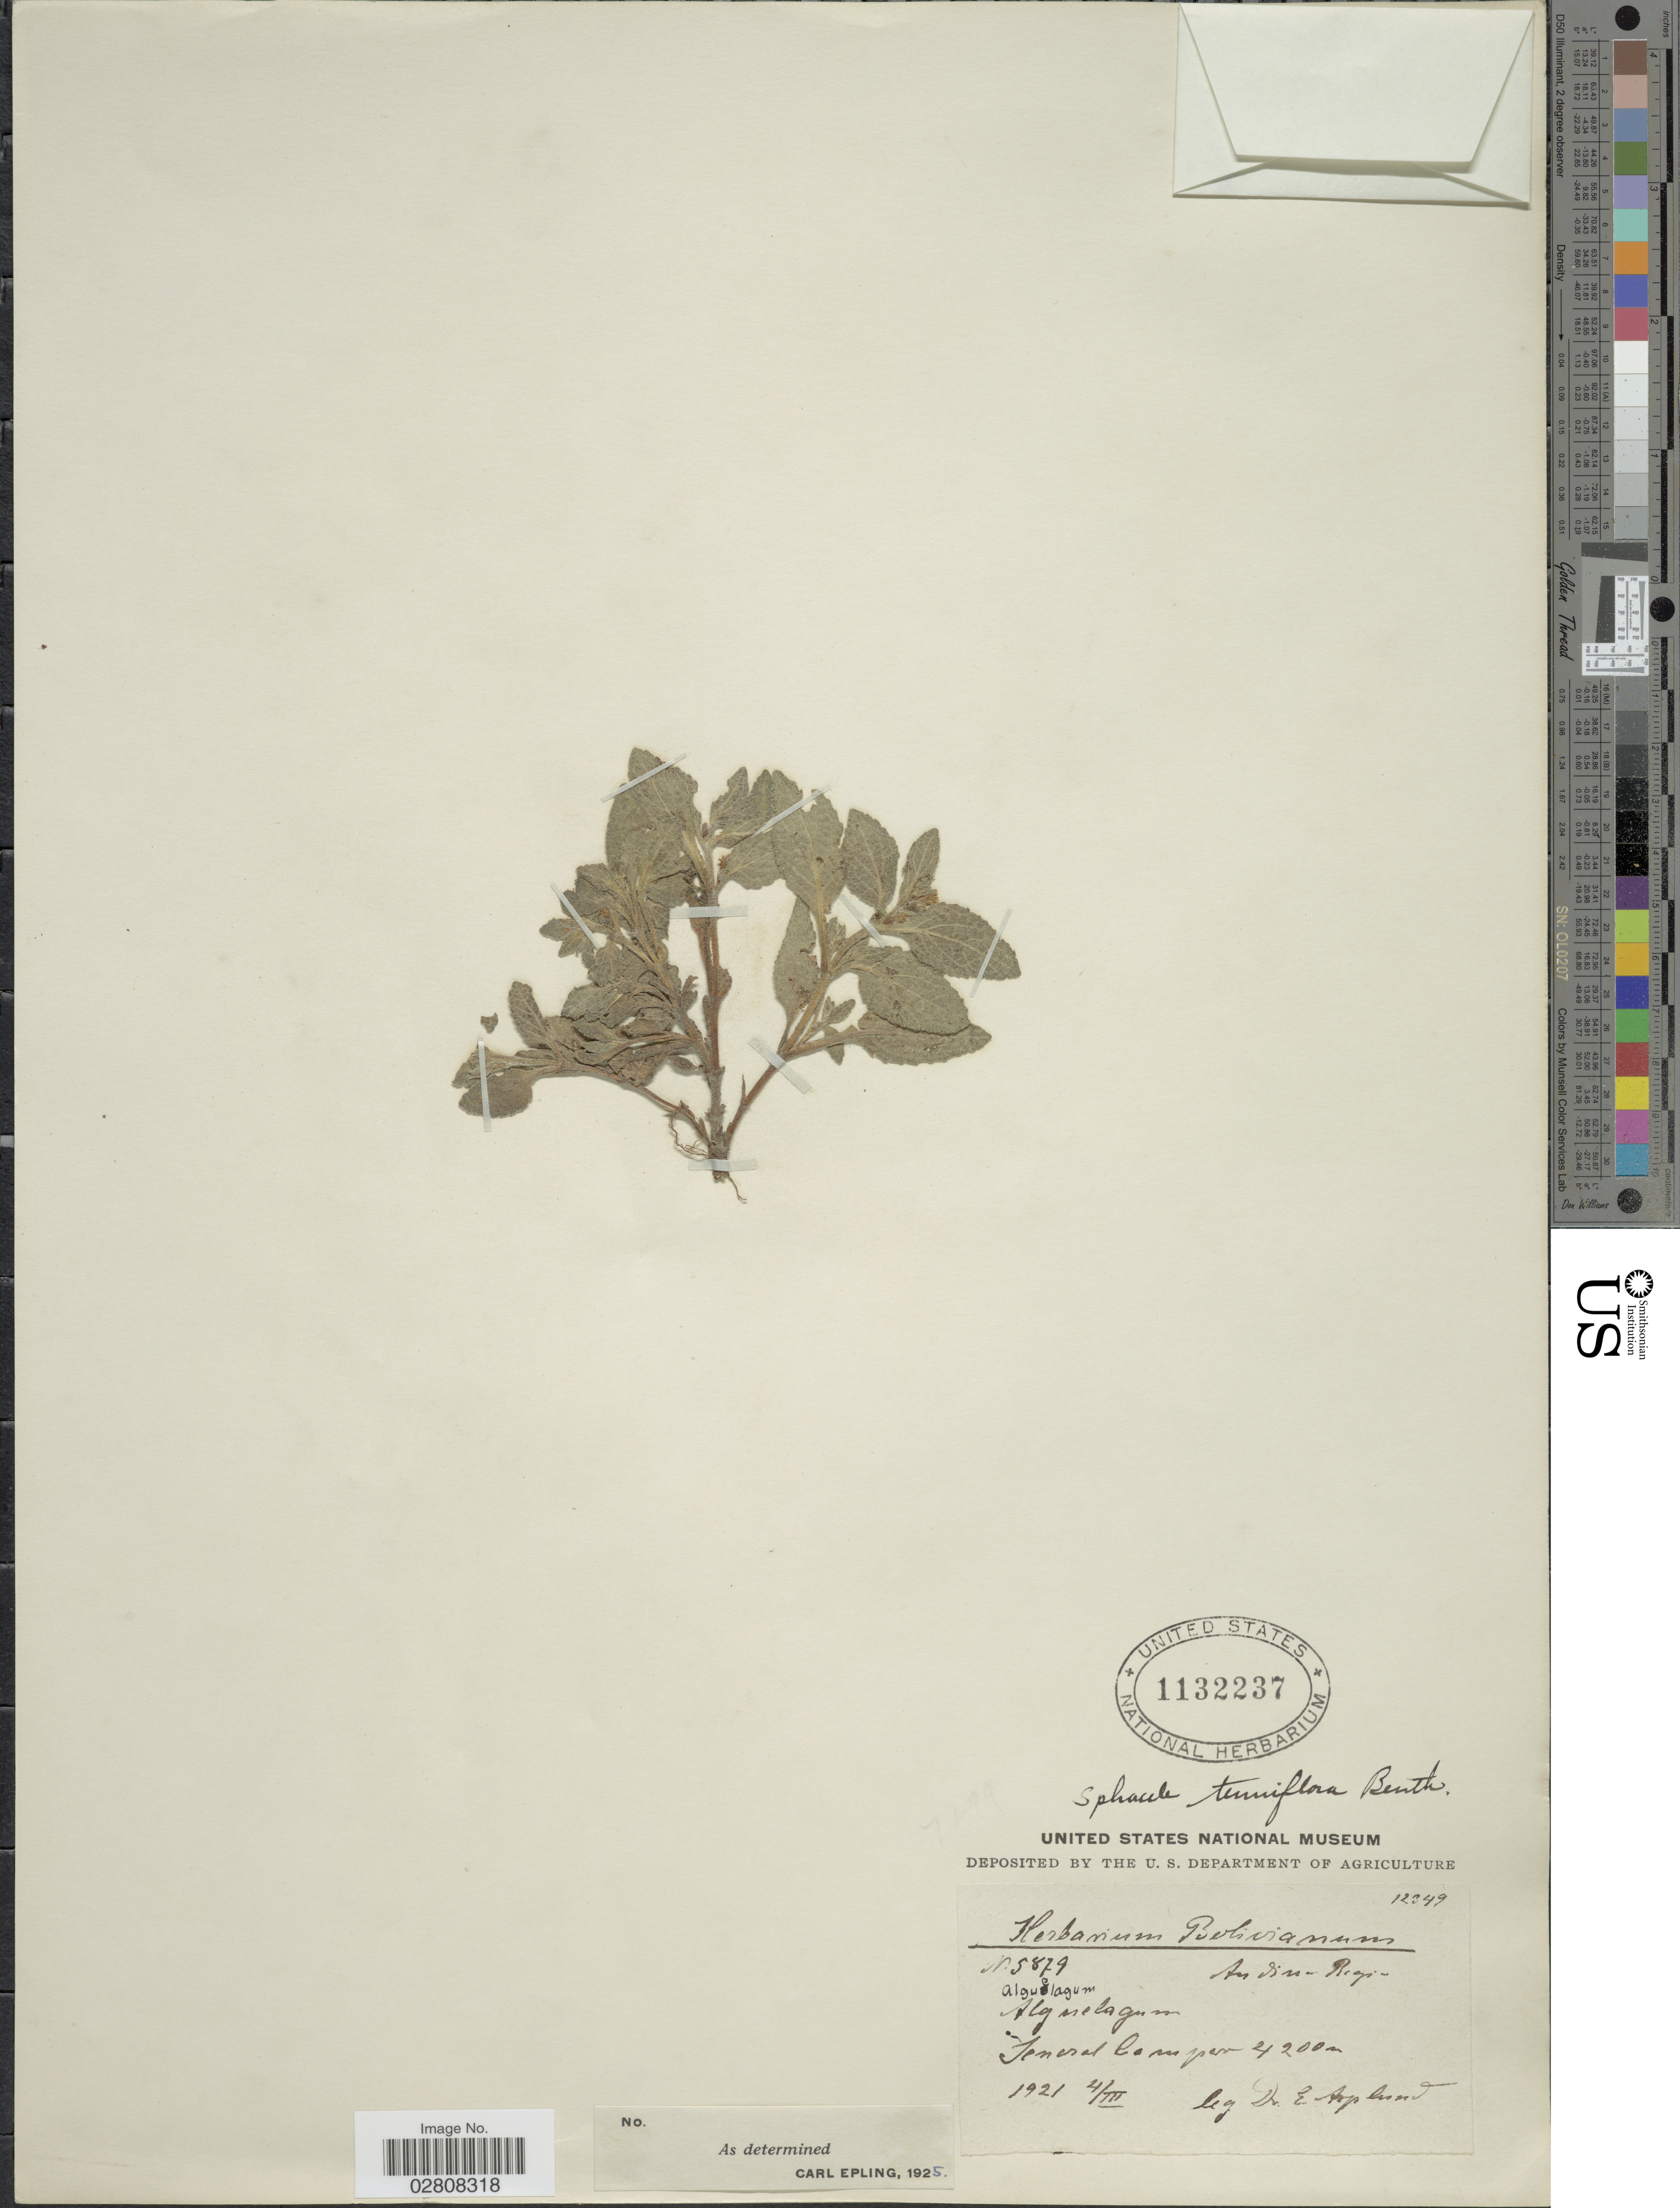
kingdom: Plantae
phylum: Tracheophyta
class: Magnoliopsida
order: Lamiales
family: Lamiaceae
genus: Lepechinia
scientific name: Lepechinia sp.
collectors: E. Asplund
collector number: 5879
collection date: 1921-03-04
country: Bolivia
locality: Andina Region. General Campen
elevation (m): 4200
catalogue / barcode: US 1132237